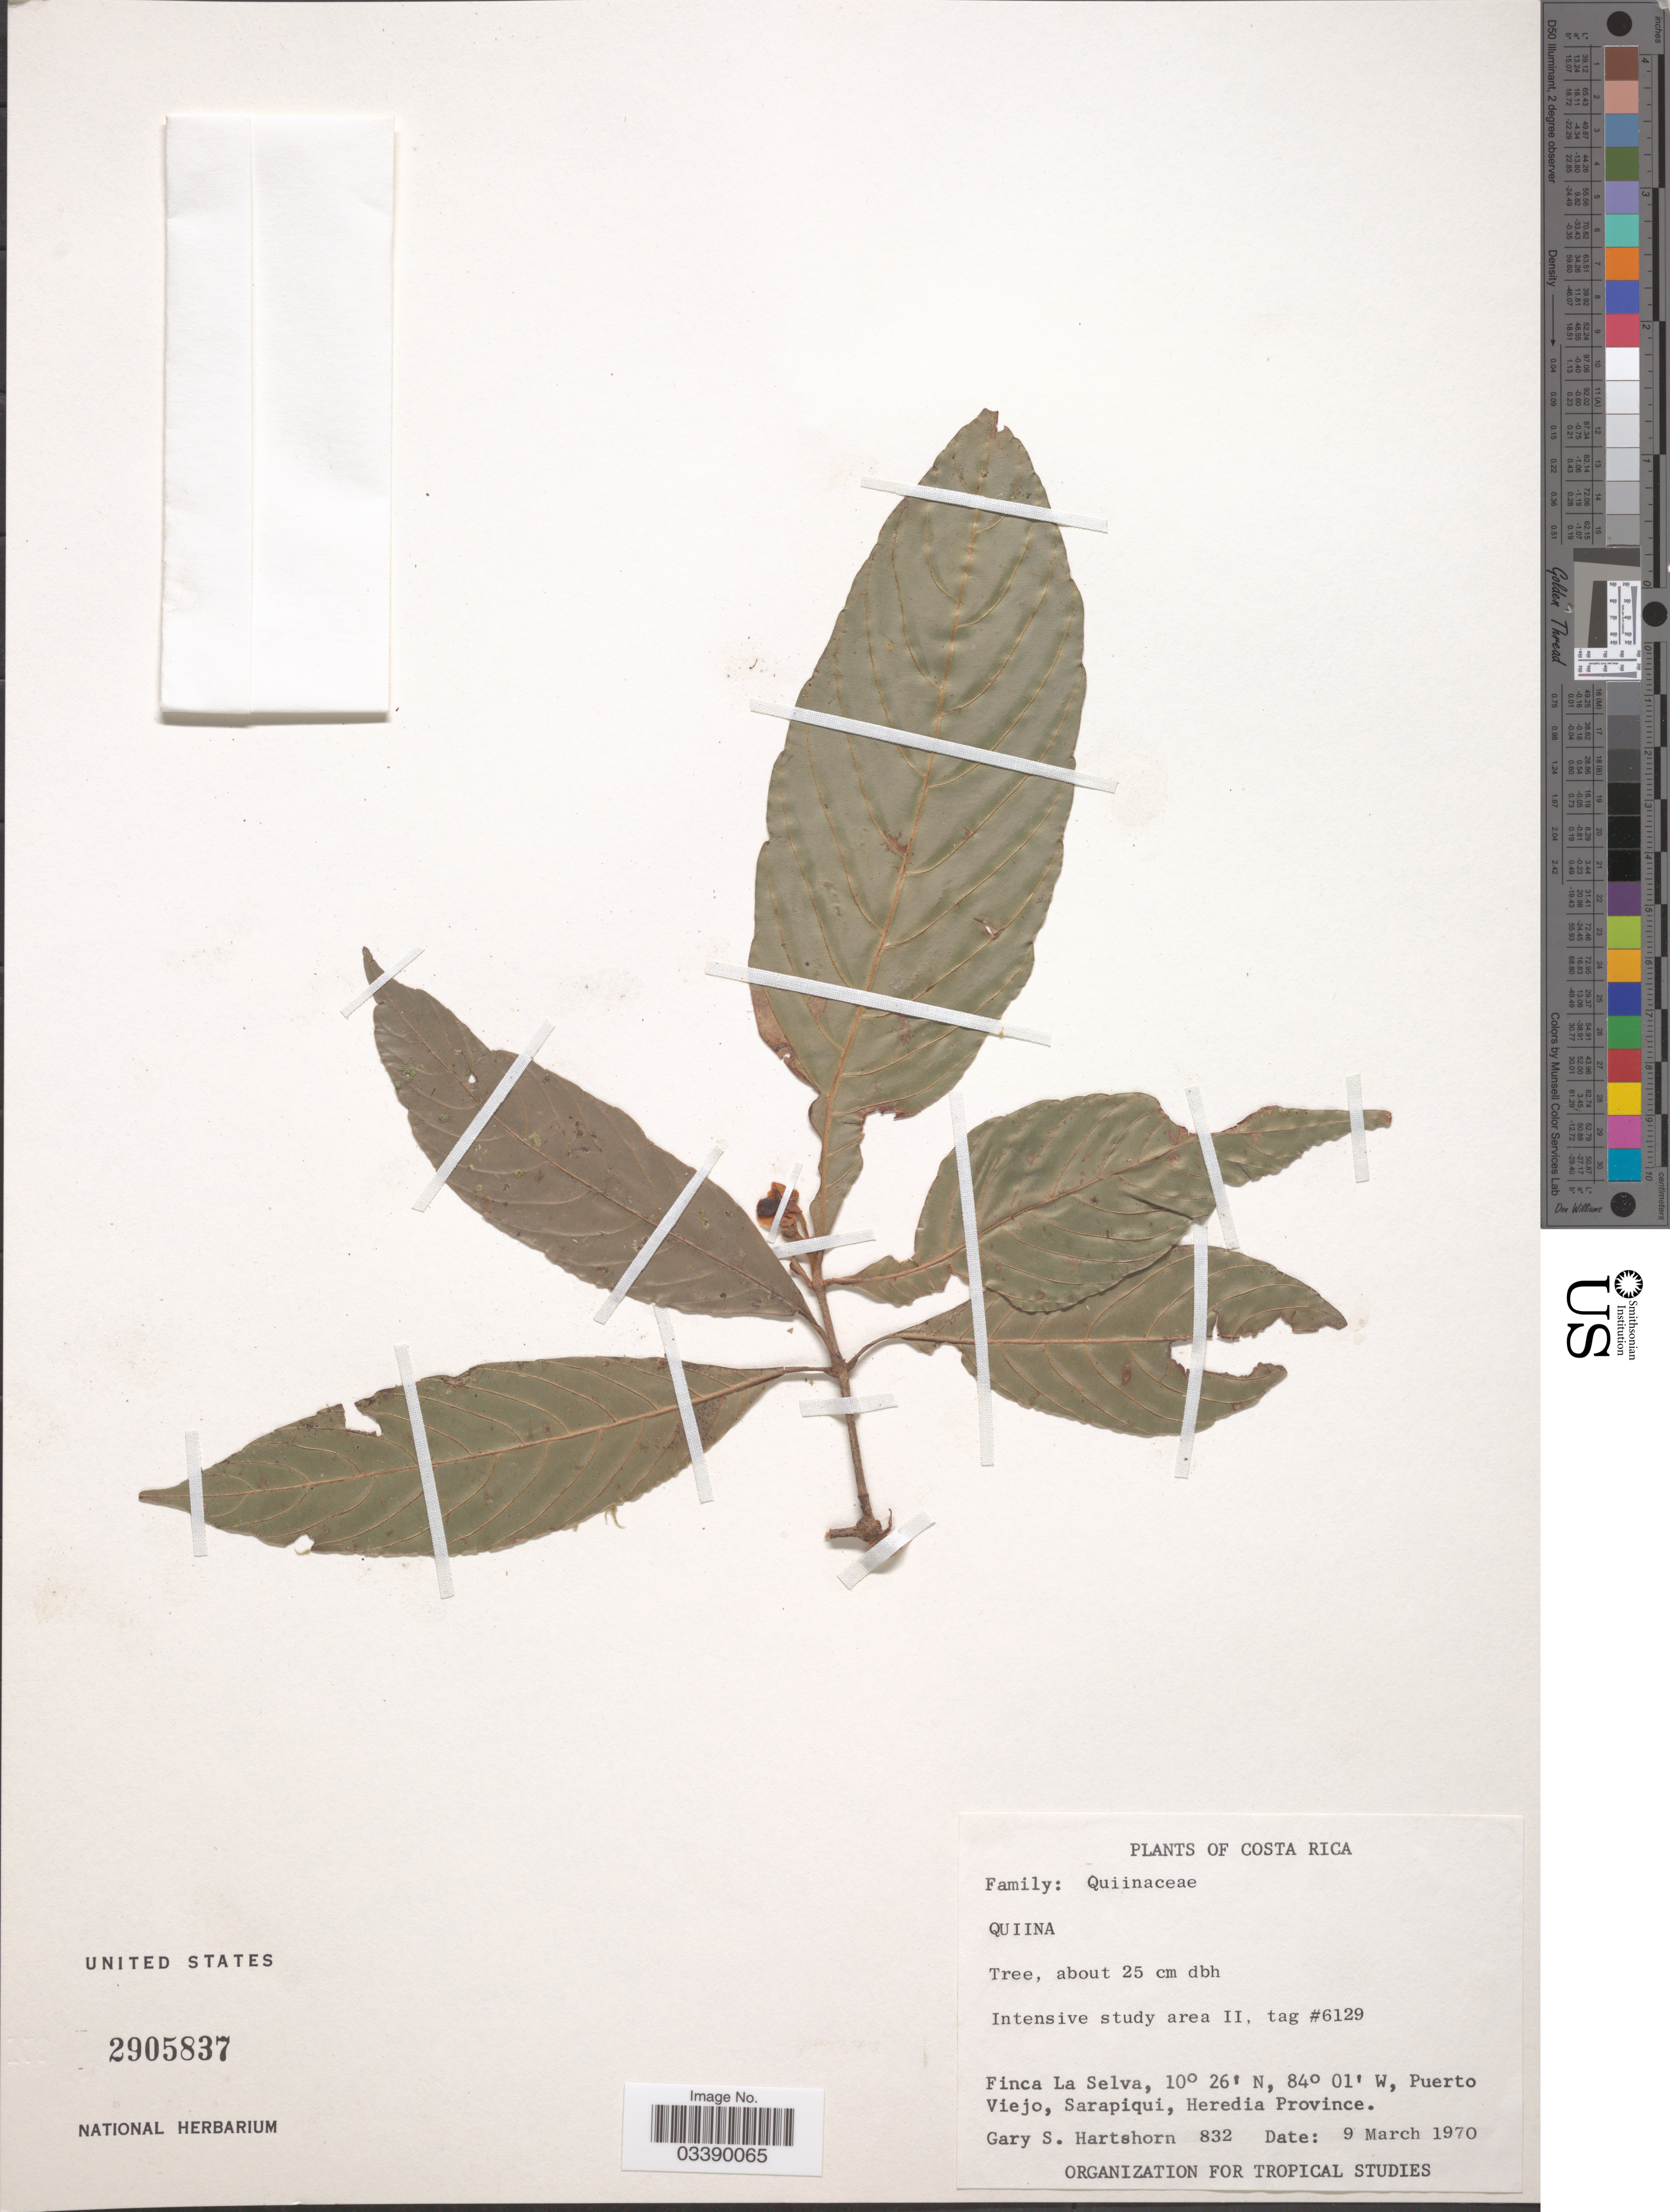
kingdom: Plantae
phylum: Tracheophyta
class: Magnoliopsida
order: Malpighiales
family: Quiinaceae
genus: Quiina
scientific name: Quiina sp.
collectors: G. Hartshorn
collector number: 832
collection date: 1970-03-09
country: Costa Rica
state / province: Heredia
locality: Finca La Selva, Puerto Viejo, Sarapiqui.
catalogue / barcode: US 2905837